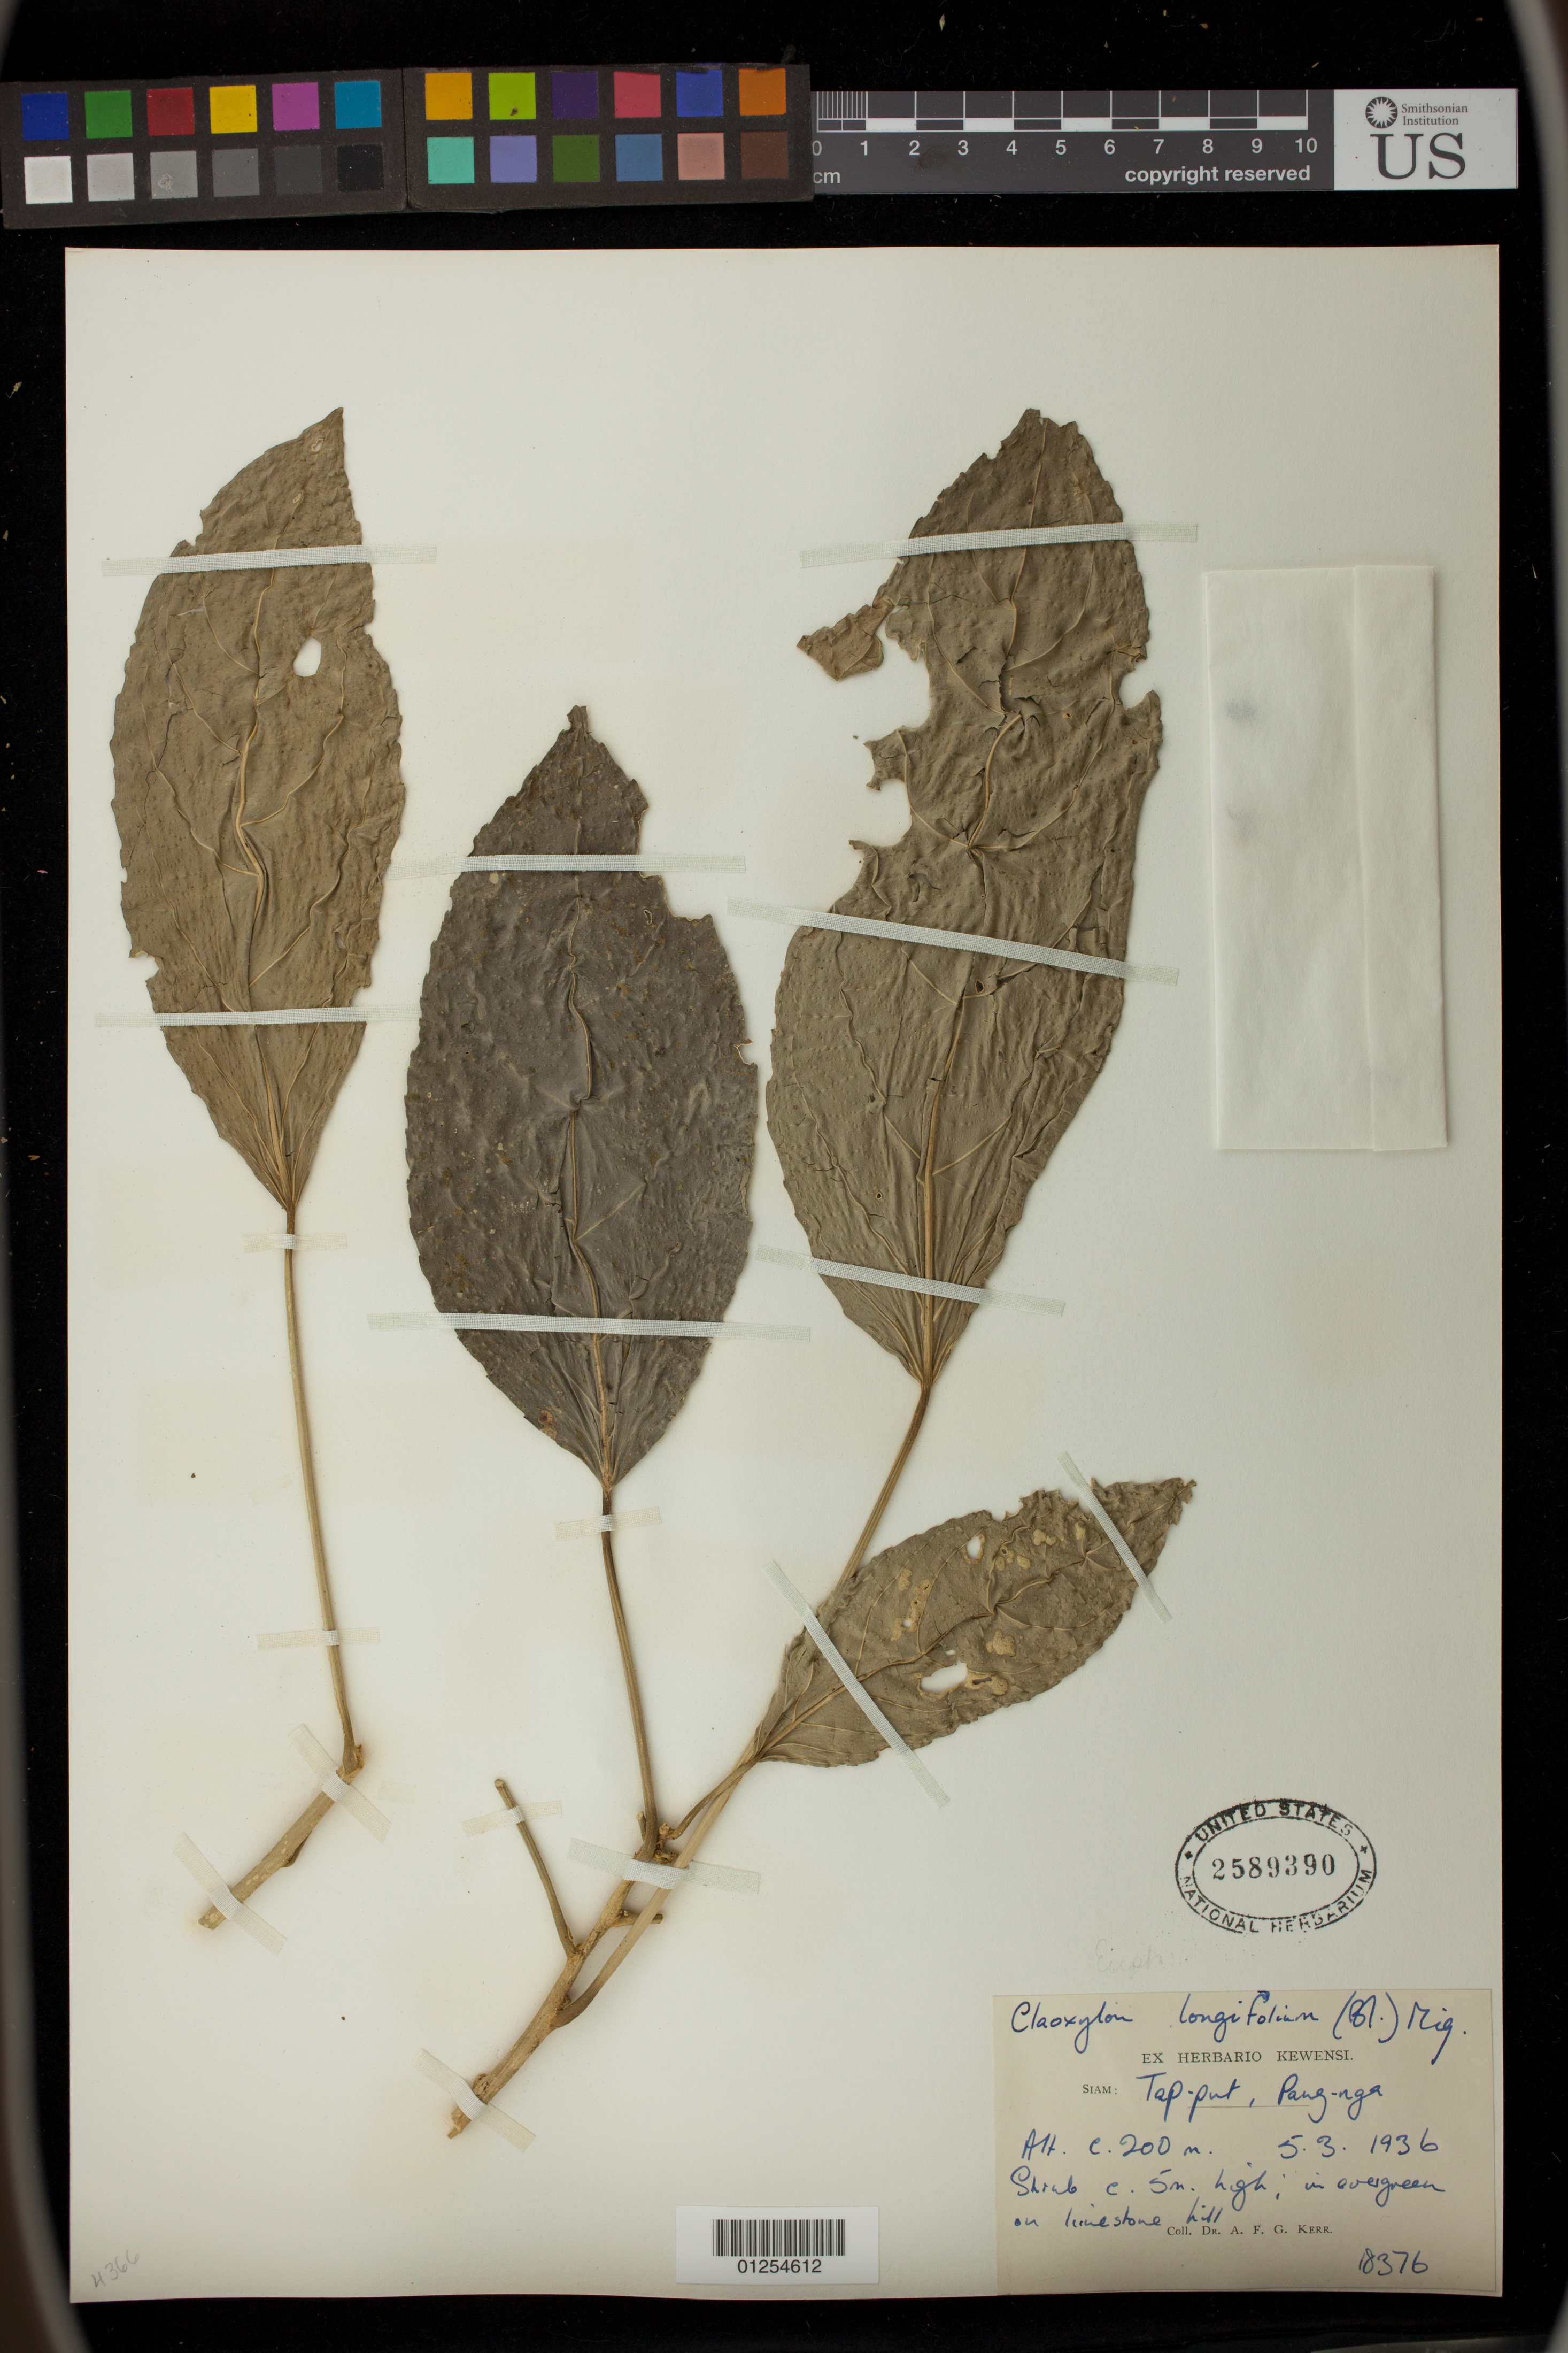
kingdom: Plantae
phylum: Tracheophyta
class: Magnoliopsida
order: Malpighiales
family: Euphorbiaceae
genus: Claoxylon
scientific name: Claoxylon longifolium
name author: (Blume) Endl. & Hassk.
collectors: A. F. G. Kerr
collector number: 18376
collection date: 1936-03-05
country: Myanmar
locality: Tap-put, Pang-nga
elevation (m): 200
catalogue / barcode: US 2589390